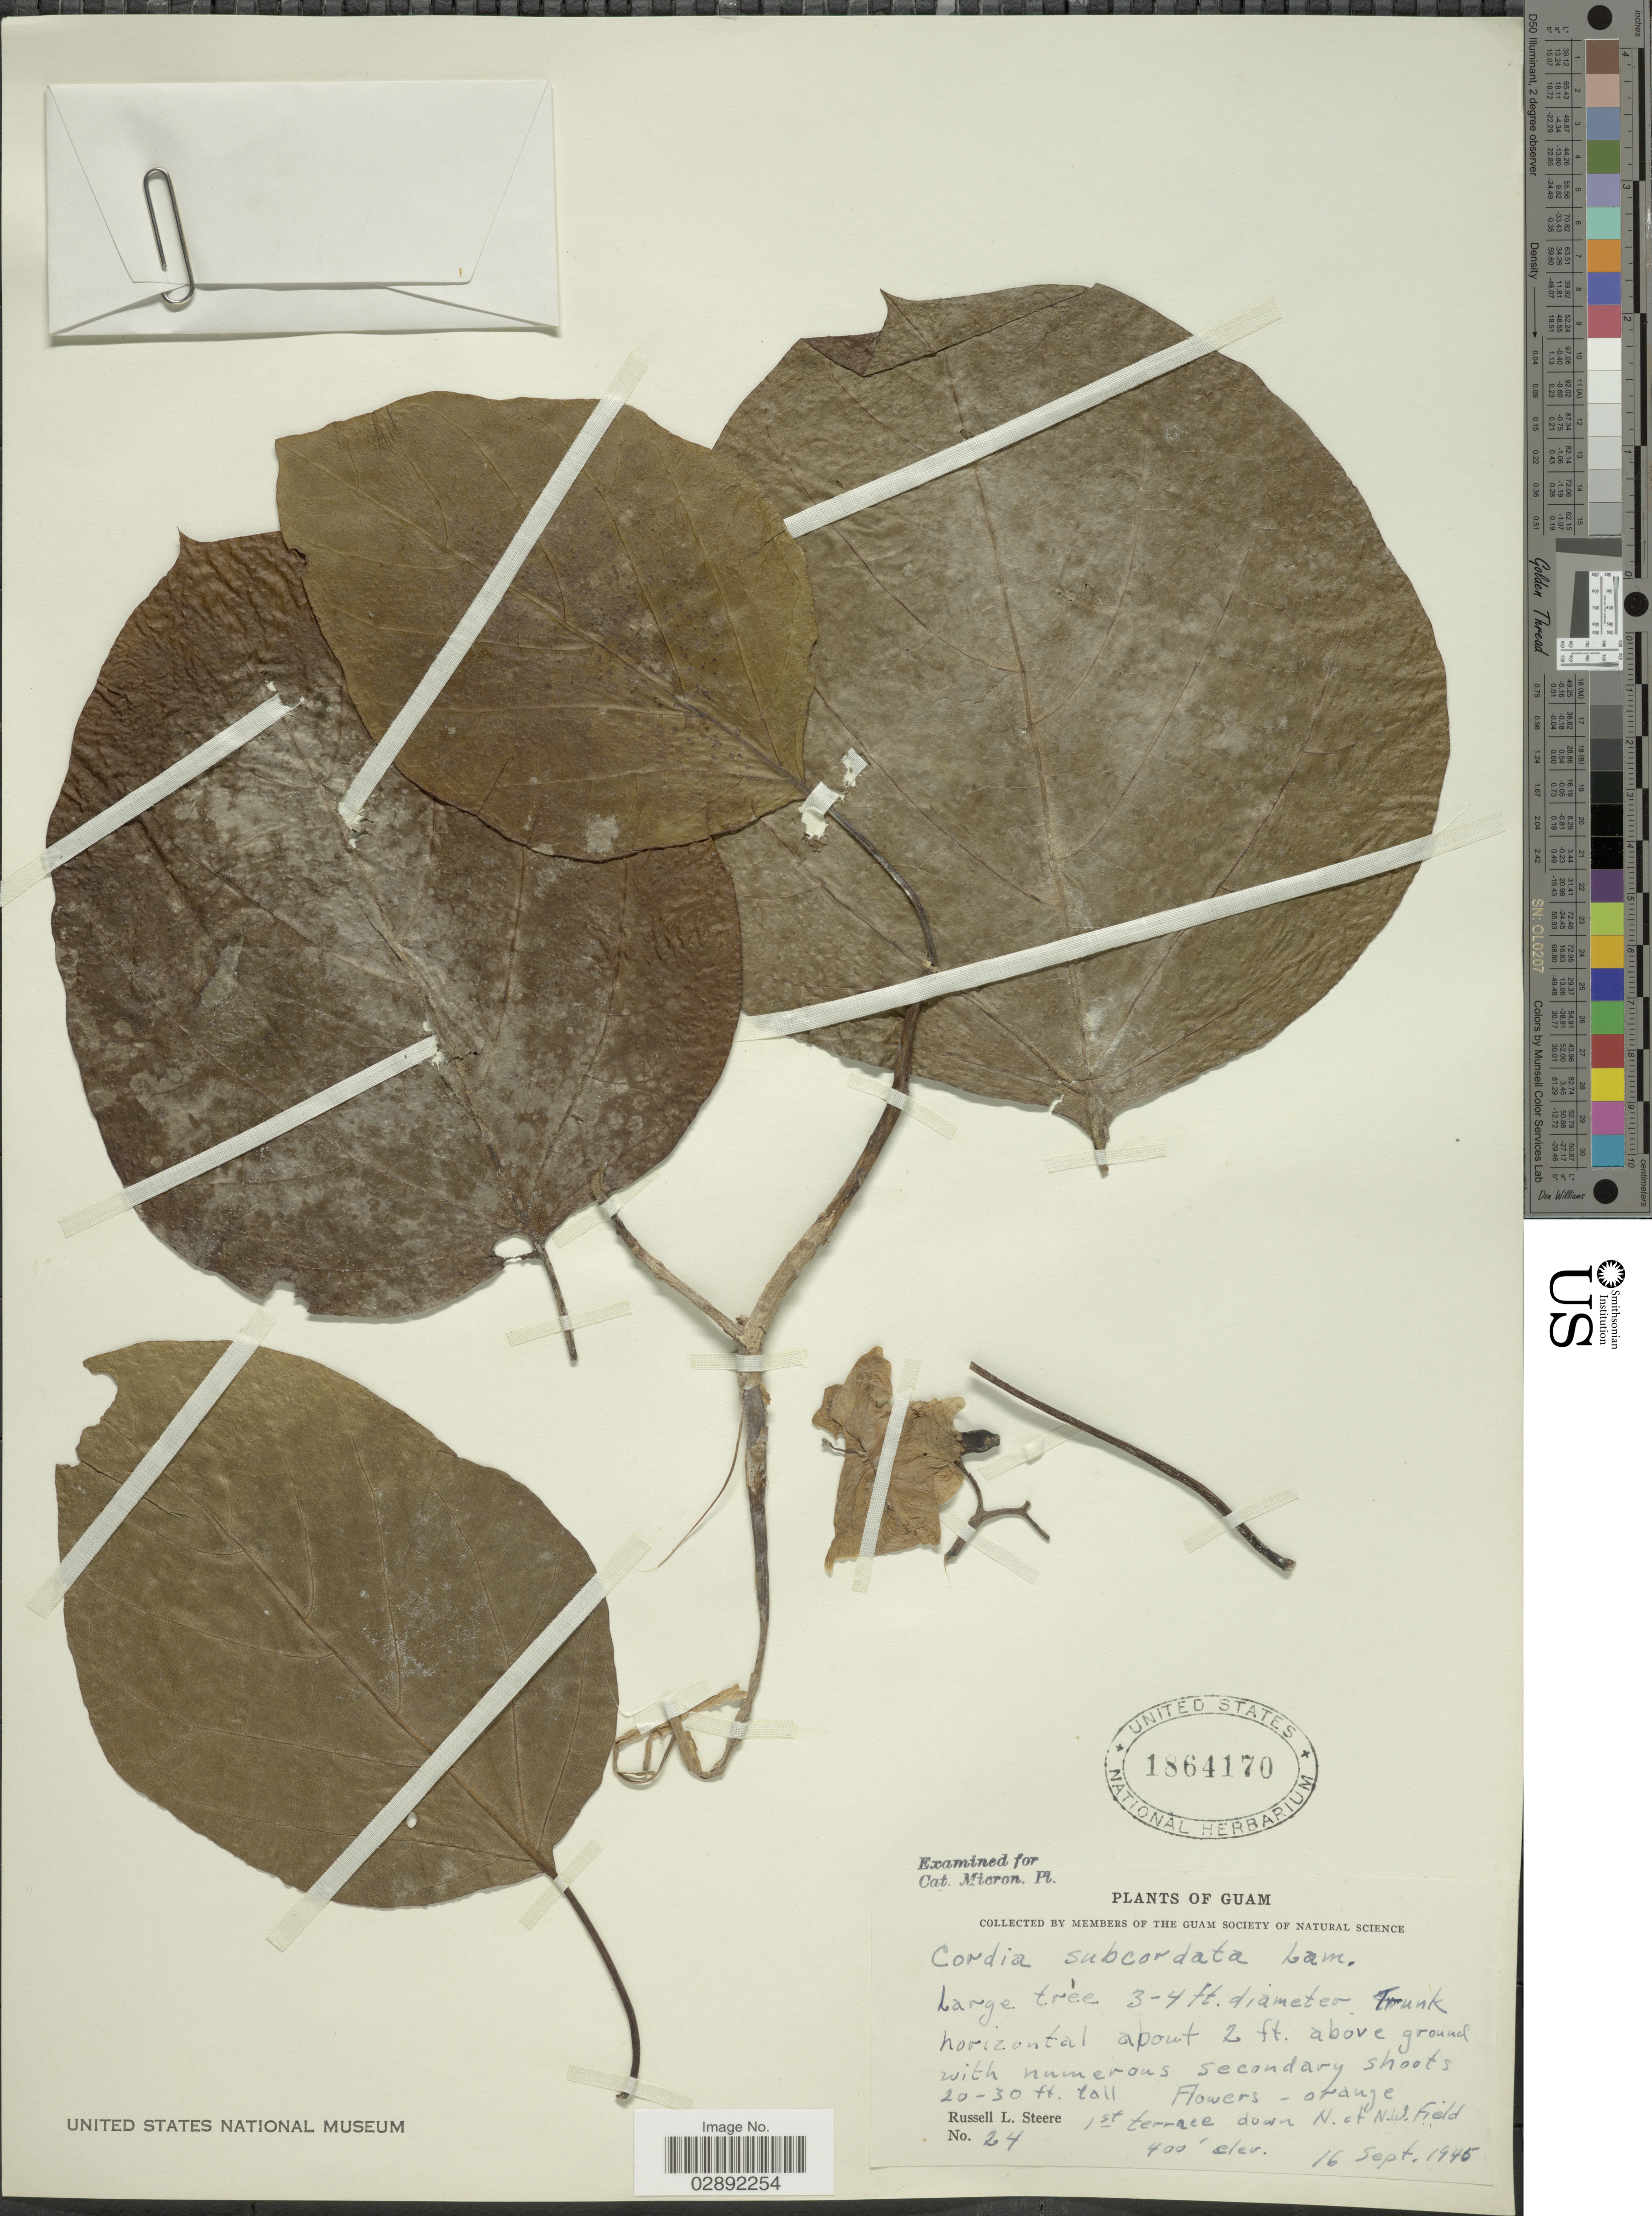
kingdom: Plantae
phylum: Tracheophyta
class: Magnoliopsida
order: Boraginales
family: Cordiaceae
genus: Cordia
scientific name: Cordia subcordata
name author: Lam.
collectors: R. L. Steere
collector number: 24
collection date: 1945-09-16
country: Guam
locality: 1st terrace down N. of N.W. Field.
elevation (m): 122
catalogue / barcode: US 1864170